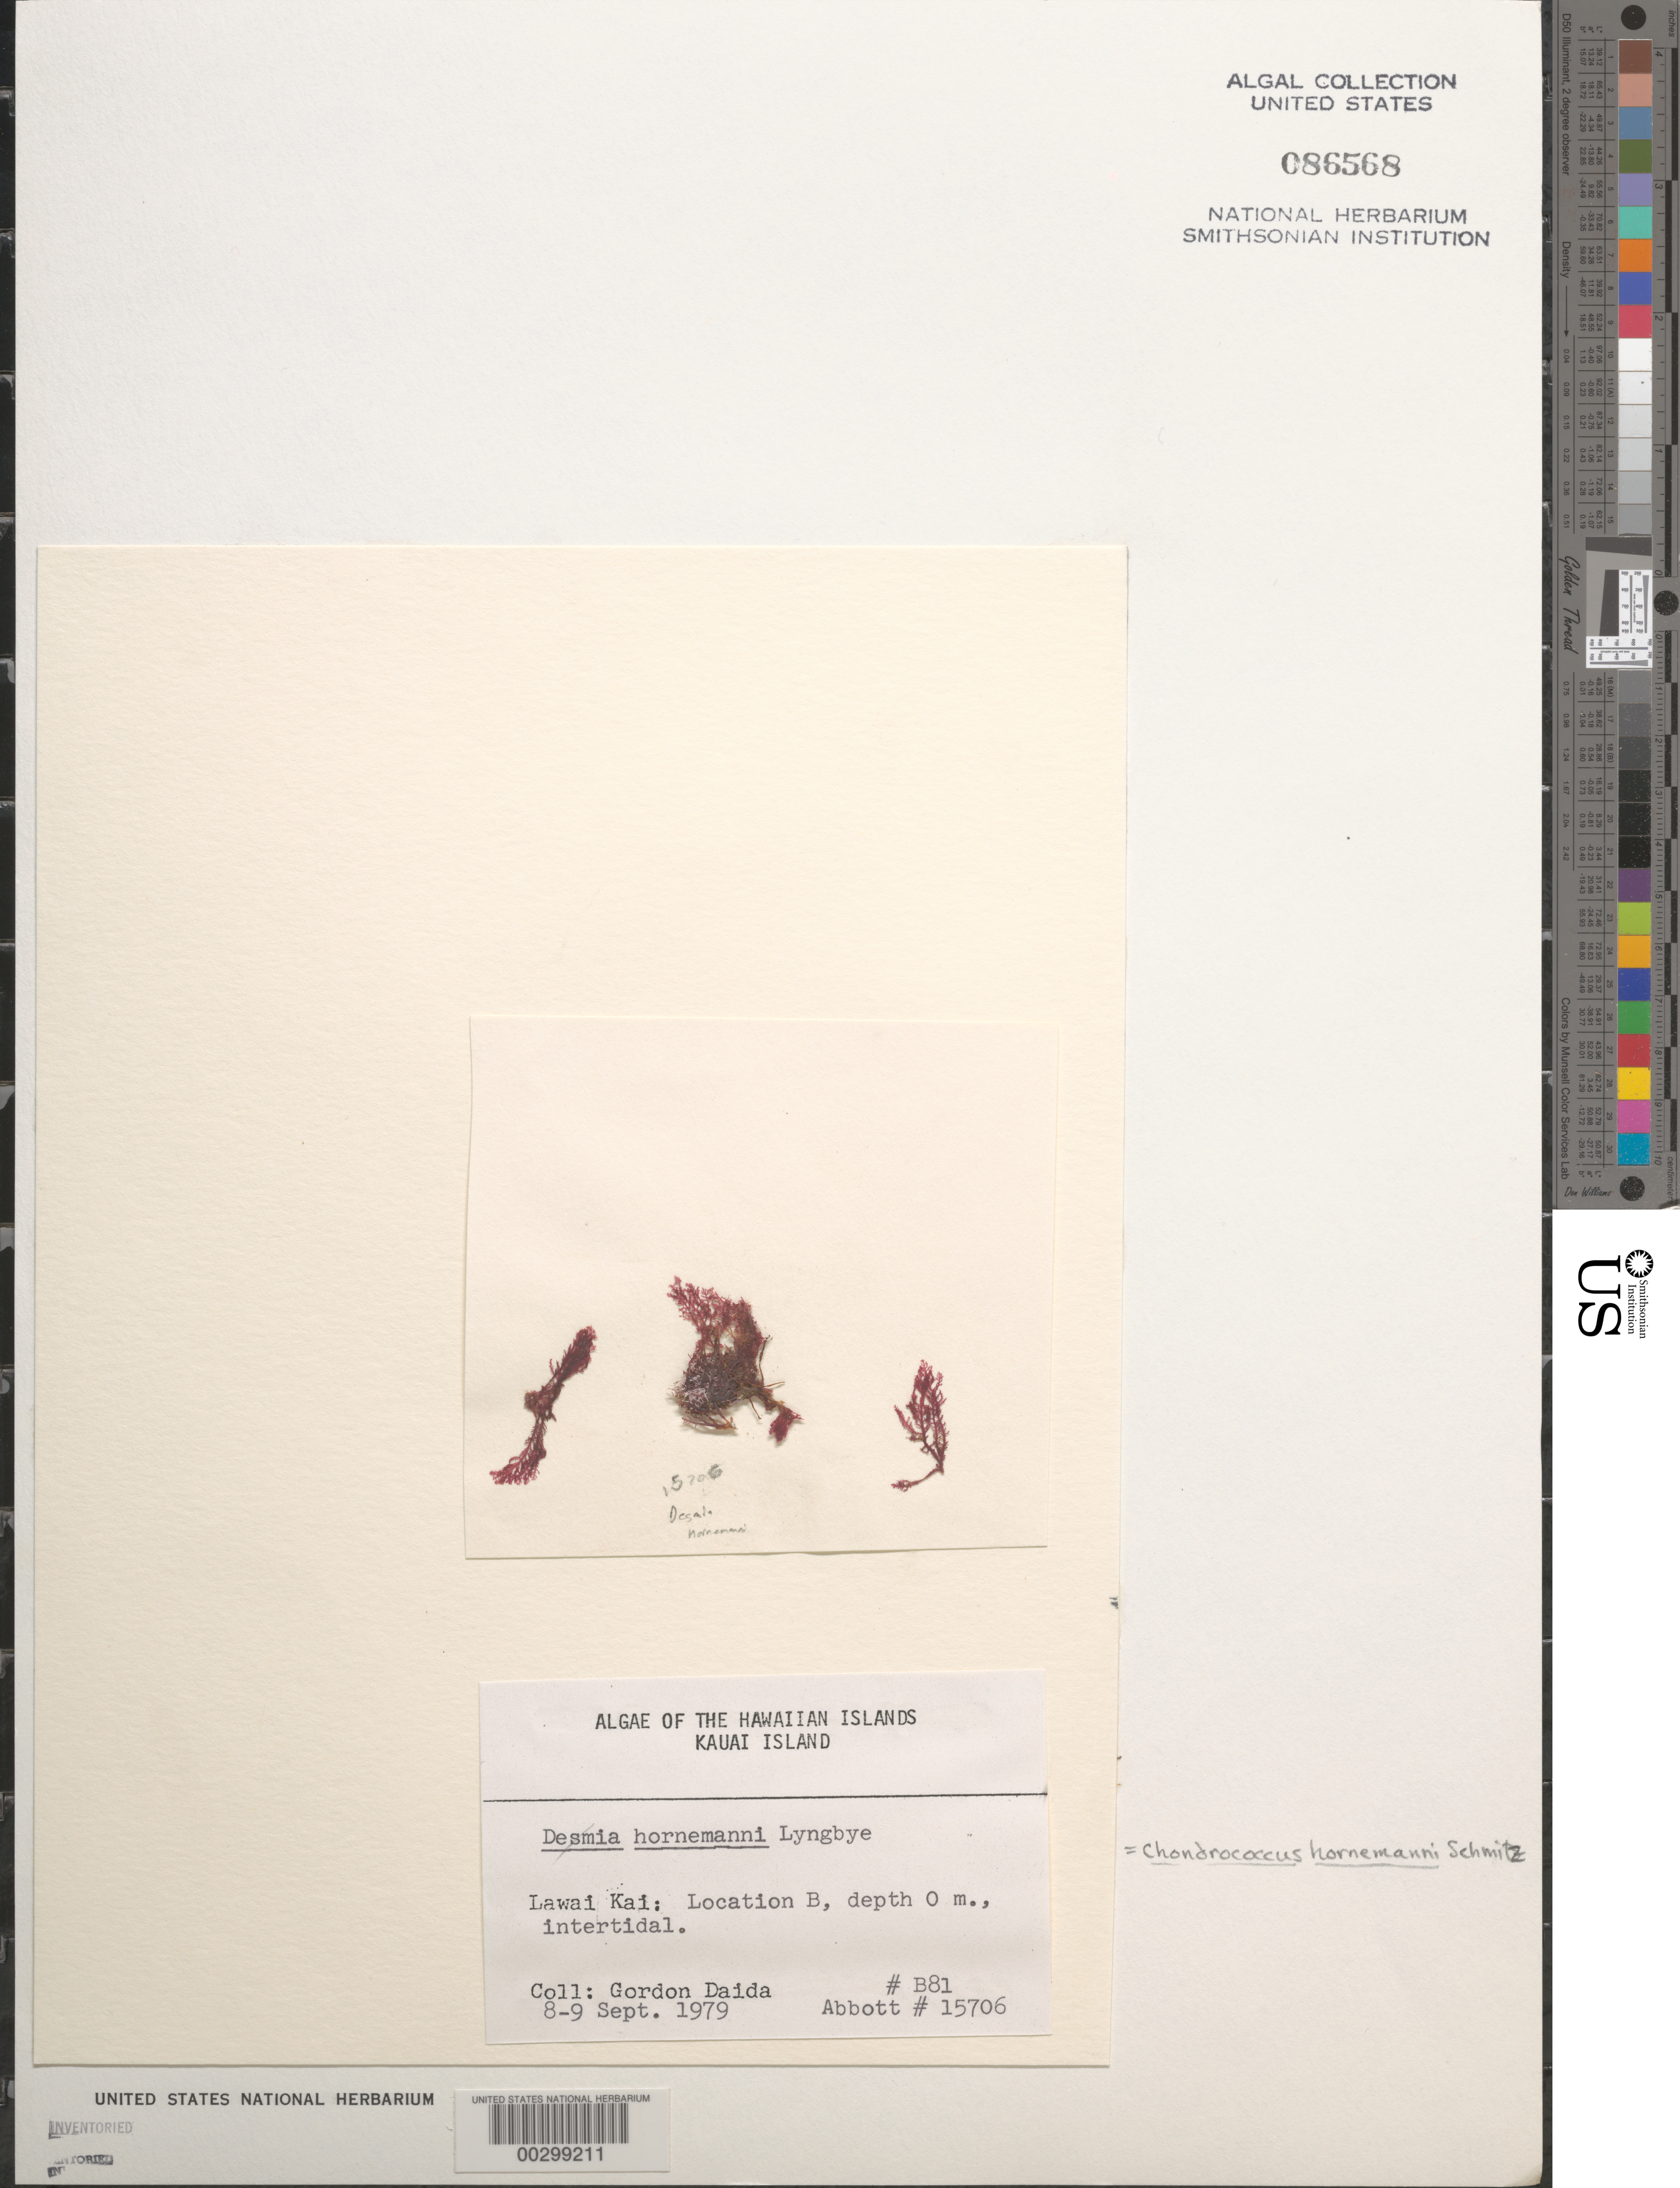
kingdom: Plantae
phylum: Rhodophyta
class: Florideophyceae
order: Gigartinales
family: Rhizophyllidaceae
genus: Portieria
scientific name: Portieria hornemannii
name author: (Lyngbye) P.C. Silva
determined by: Algae name updating Project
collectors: G. Daida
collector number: B81 & IAA 15706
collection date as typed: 08 Sep 1979 to 09 Sep 1979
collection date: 1979-09-08/1979-09-09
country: United States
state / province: Hawaii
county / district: Kaui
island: Kaua'i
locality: Lawai Kai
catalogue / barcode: US 86568